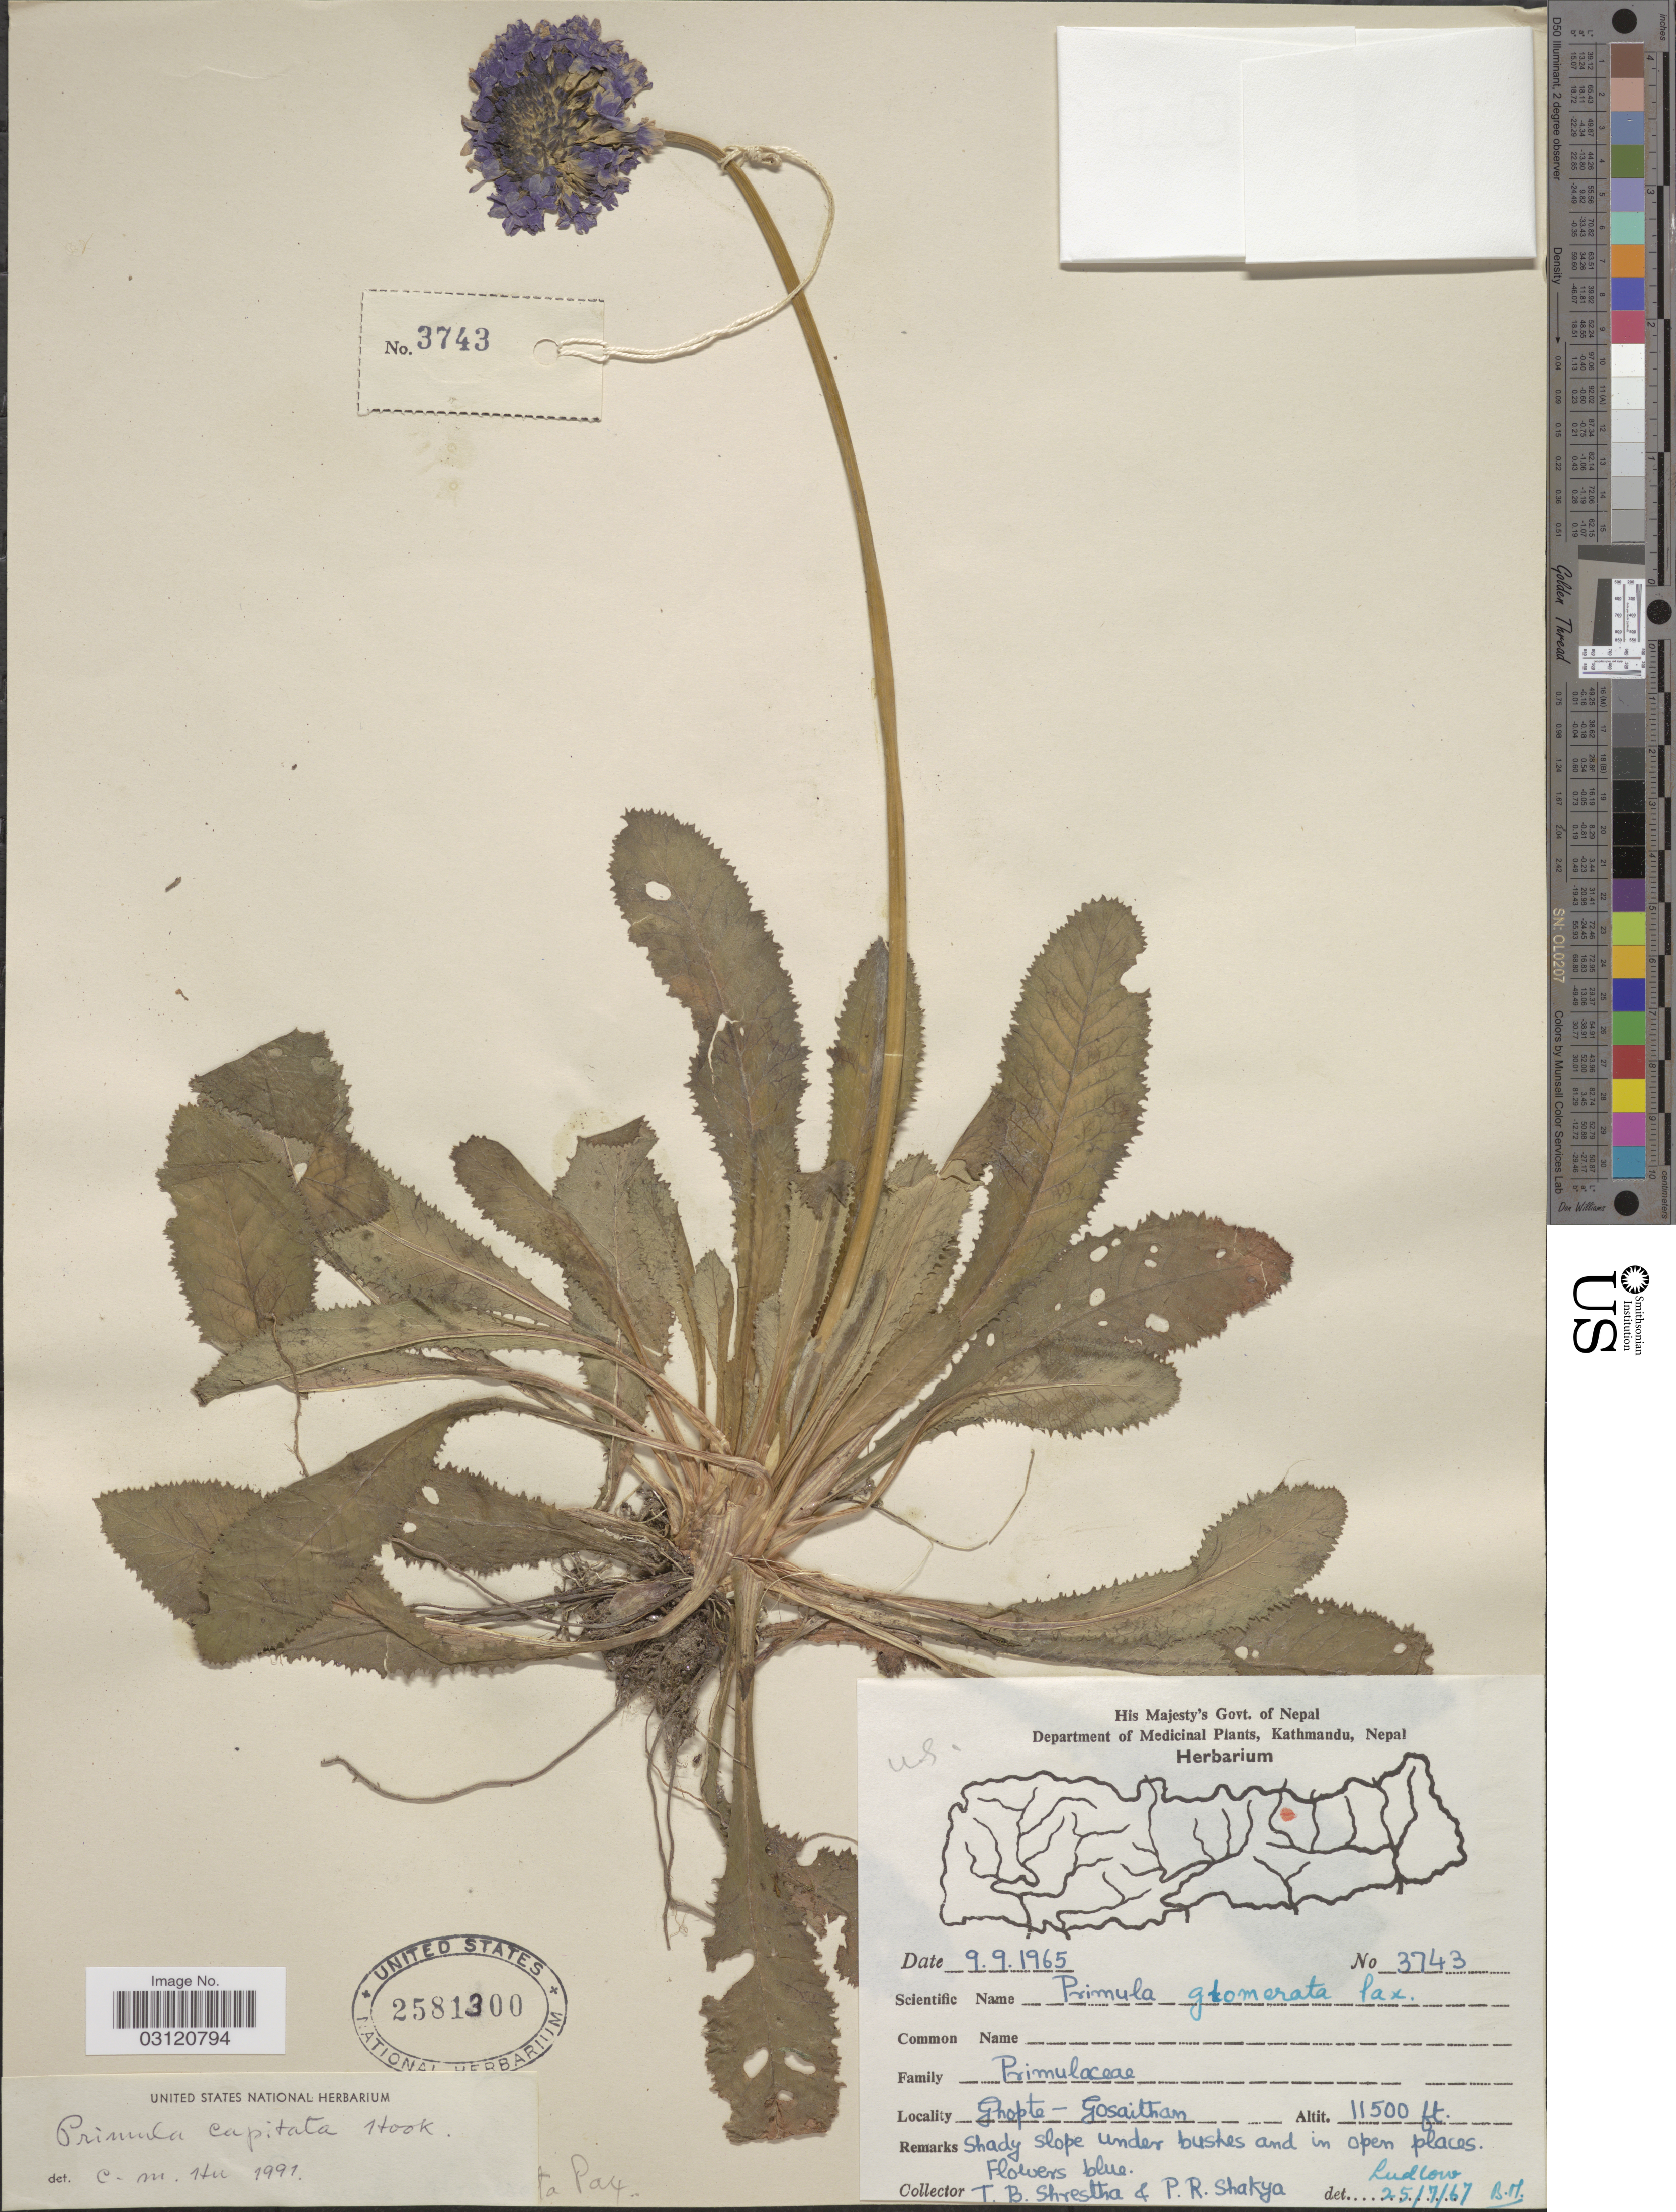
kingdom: Plantae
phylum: Tracheophyta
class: Magnoliopsida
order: Ericales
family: Primulaceae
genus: Primula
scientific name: Primula capitata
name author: Hook.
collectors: T. B. Shrestha & P. Shakya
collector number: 3743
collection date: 1965-09-09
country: Nepal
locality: Ghopte - Gosaithan.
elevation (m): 3505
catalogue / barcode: US 2581300